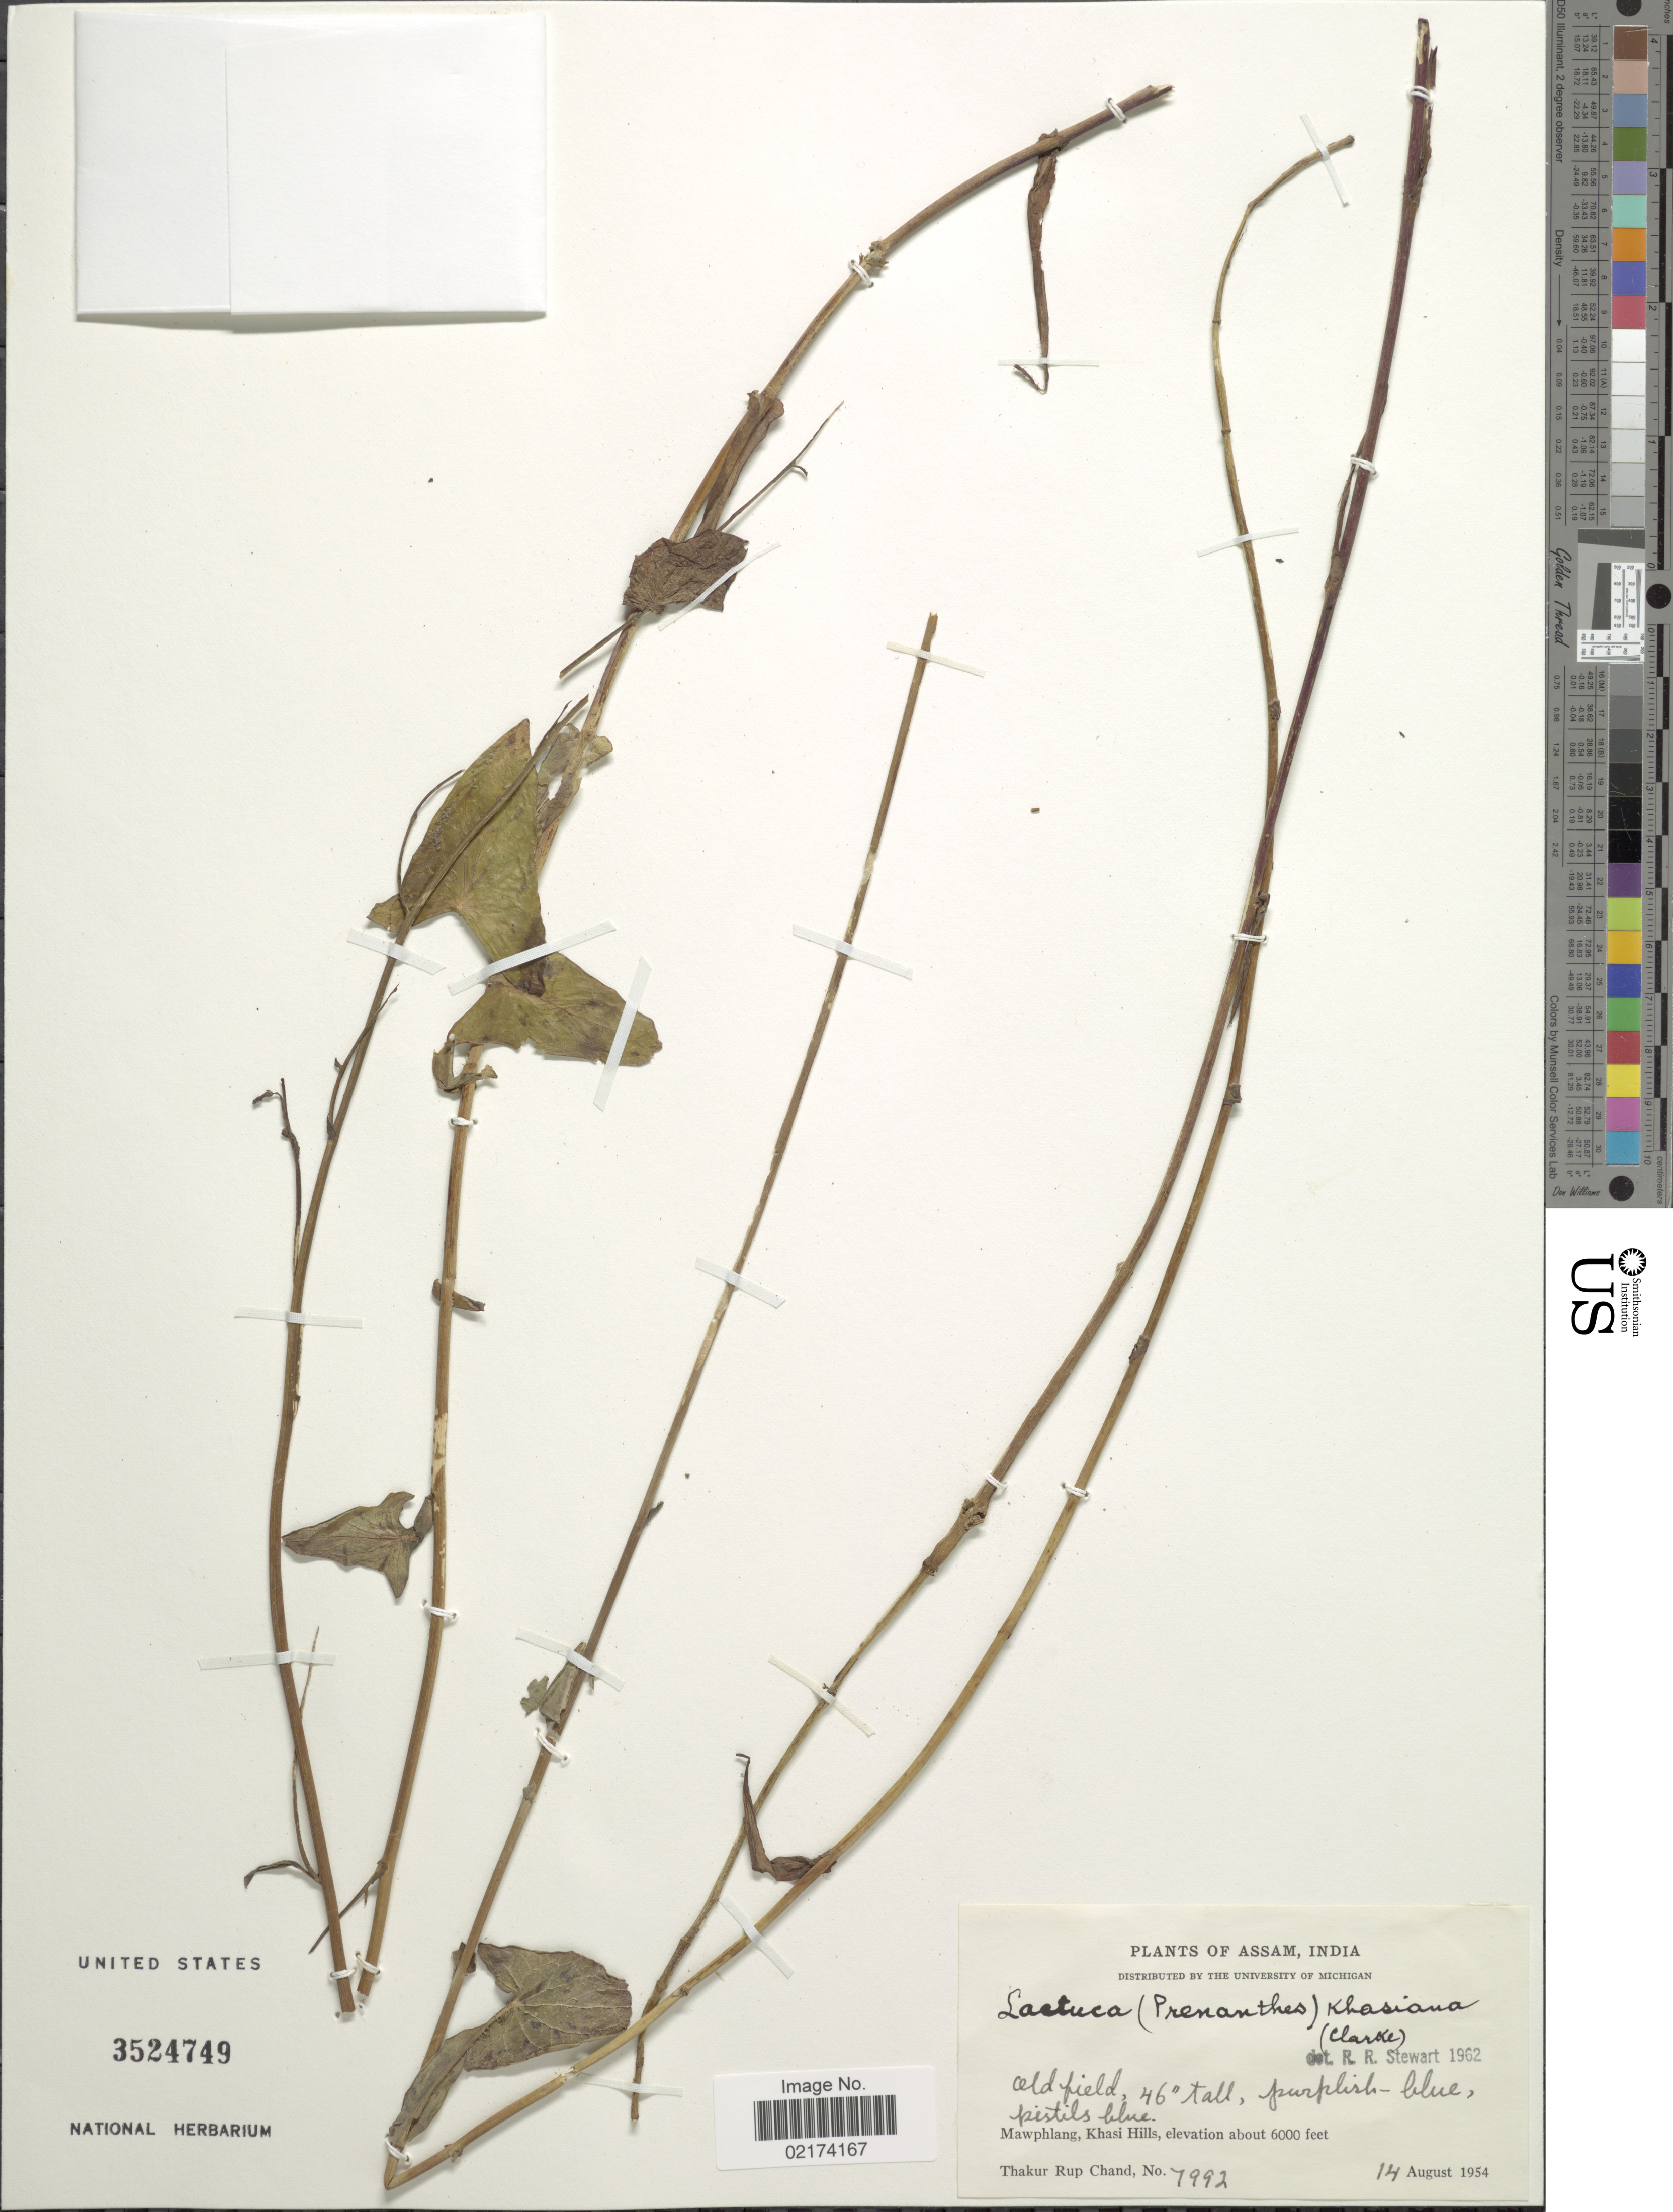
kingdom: Plantae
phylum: Tracheophyta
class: Magnoliopsida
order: Asterales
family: Asteraceae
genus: Lactuca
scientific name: Lactuca khasiana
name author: Franch.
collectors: T. R. Chand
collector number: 7992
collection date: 1954-08-14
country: India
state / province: Meghalaya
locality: Mawphlang, Khasi Hills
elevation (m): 1829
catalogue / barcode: US 3524749